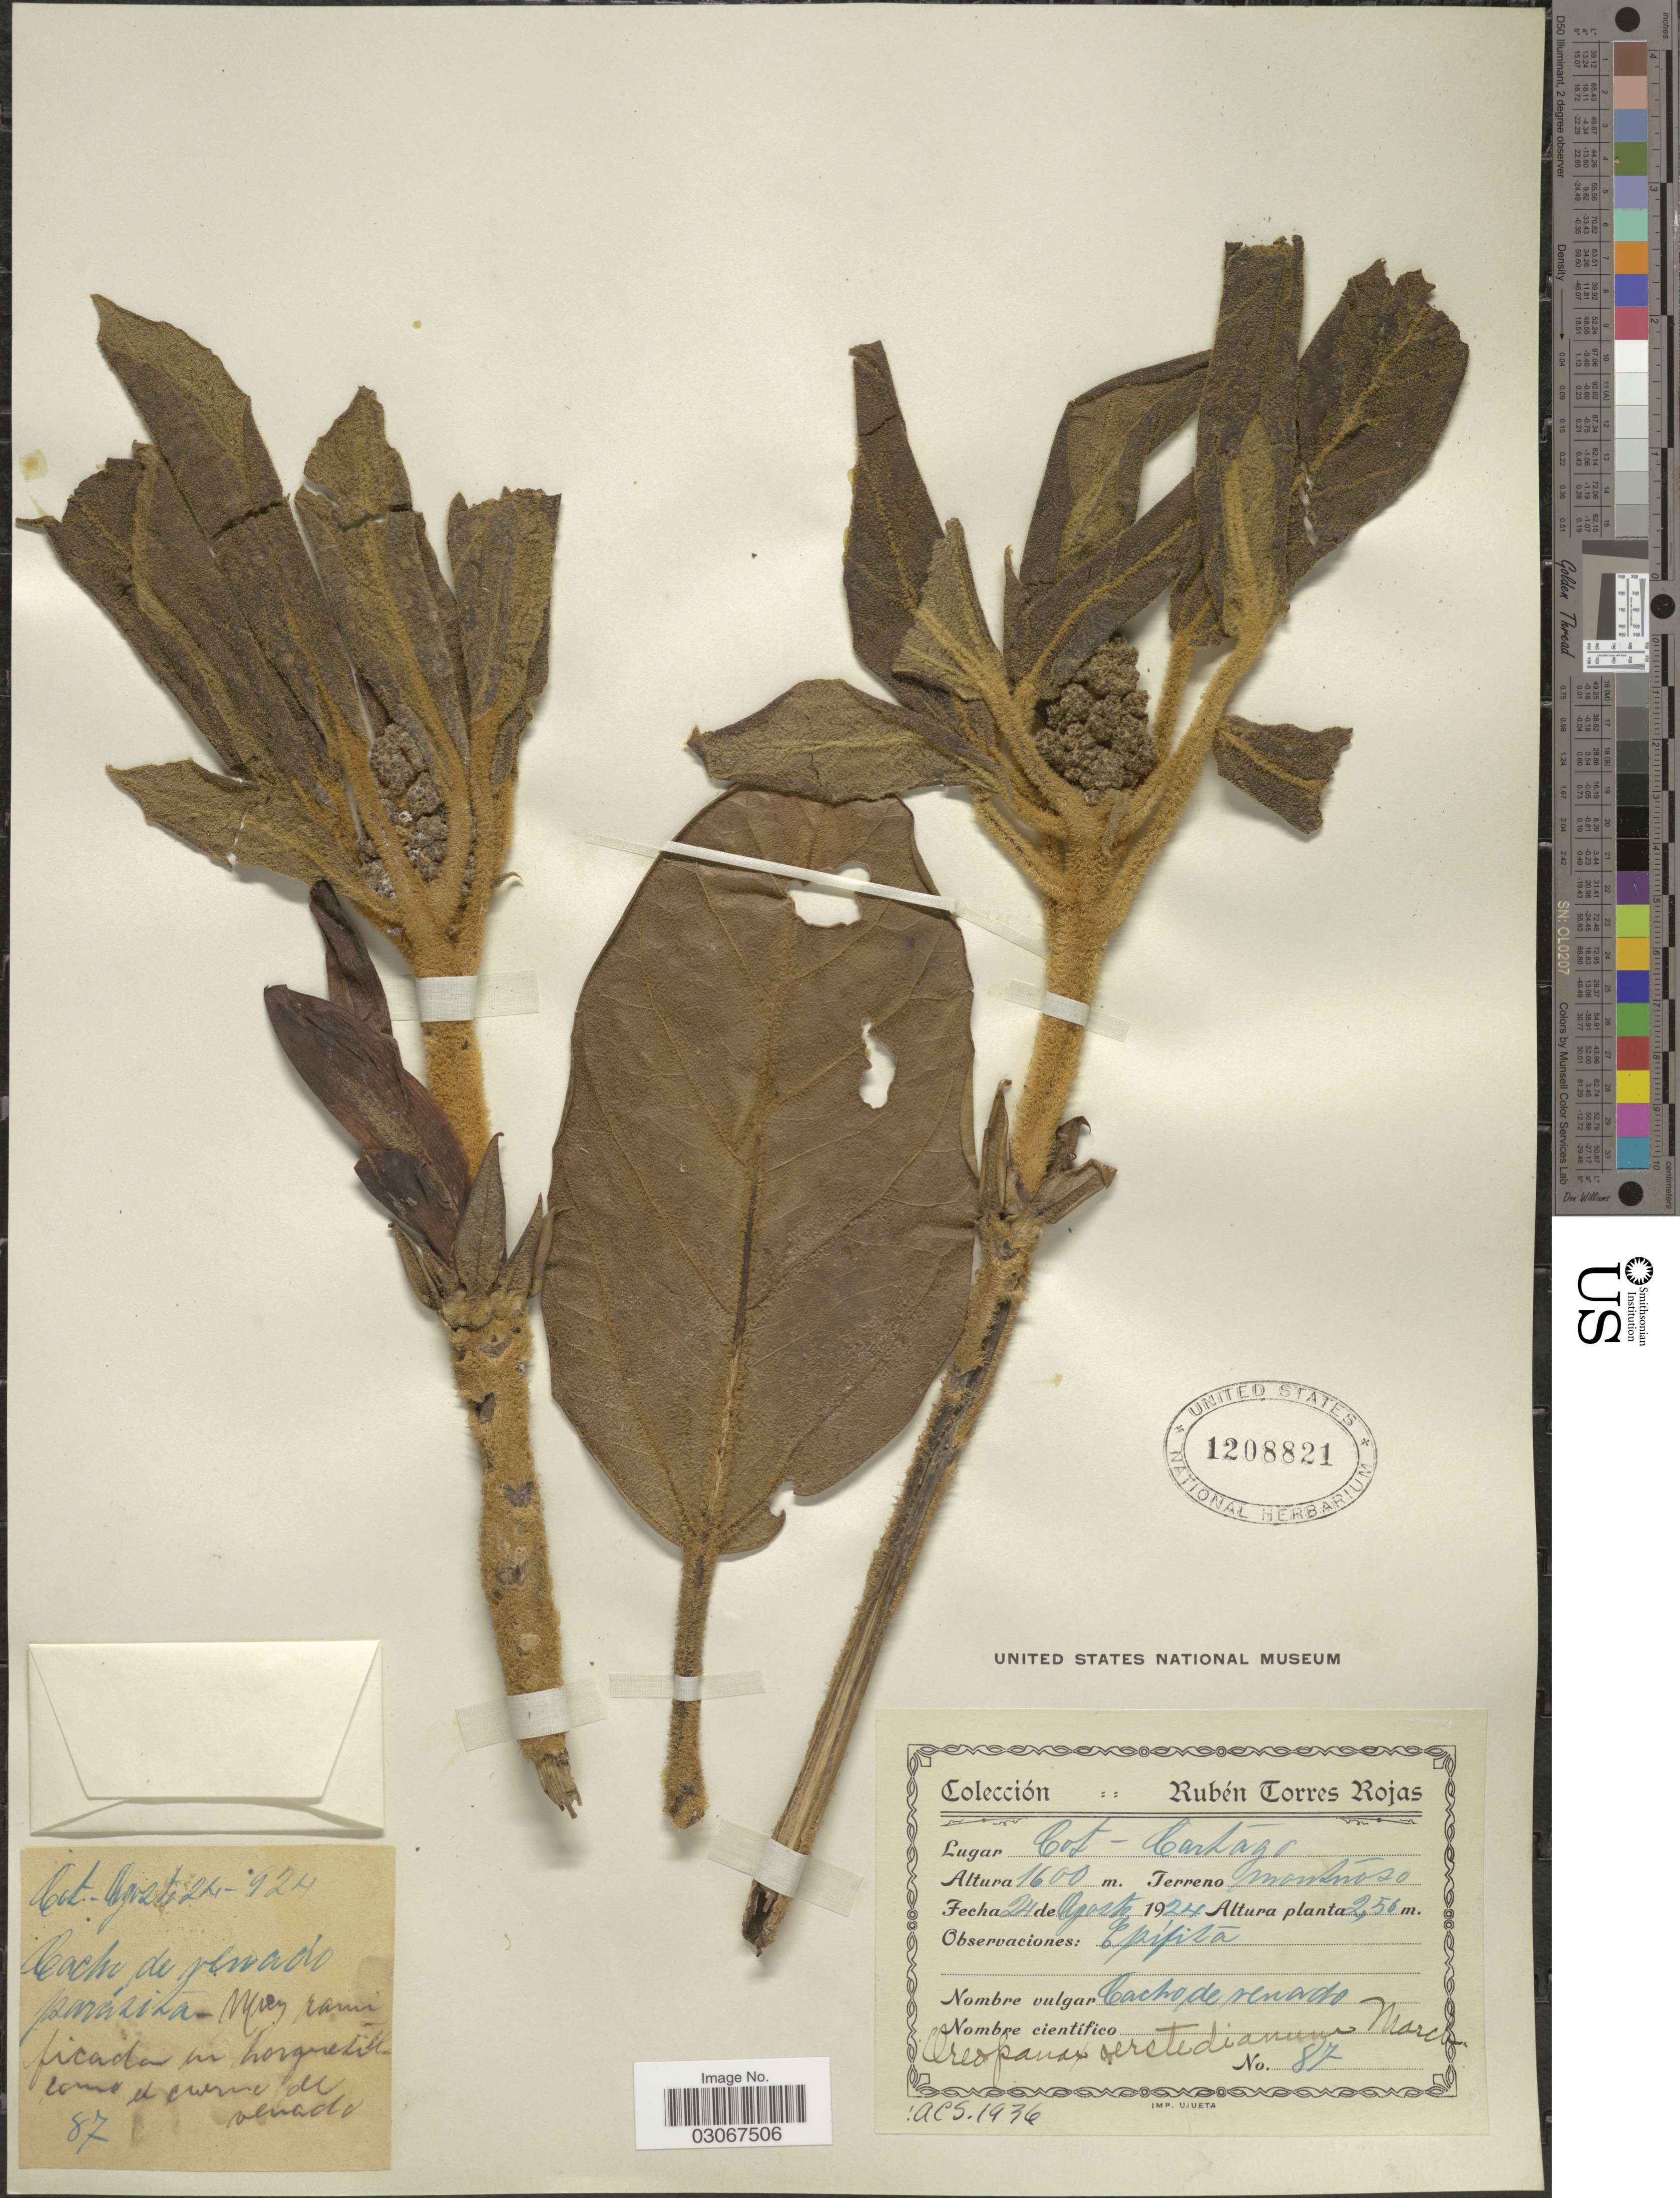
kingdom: Plantae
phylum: Tracheophyta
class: Magnoliopsida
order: Apiales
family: Araliaceae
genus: Oreopanax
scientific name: Oreopanax oerstedianus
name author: Marchal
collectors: R. Torres Rojas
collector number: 87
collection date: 1924-08-24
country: Costa Rica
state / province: Cartago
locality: Terreno Montanoso.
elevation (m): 1600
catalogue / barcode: US 1208821